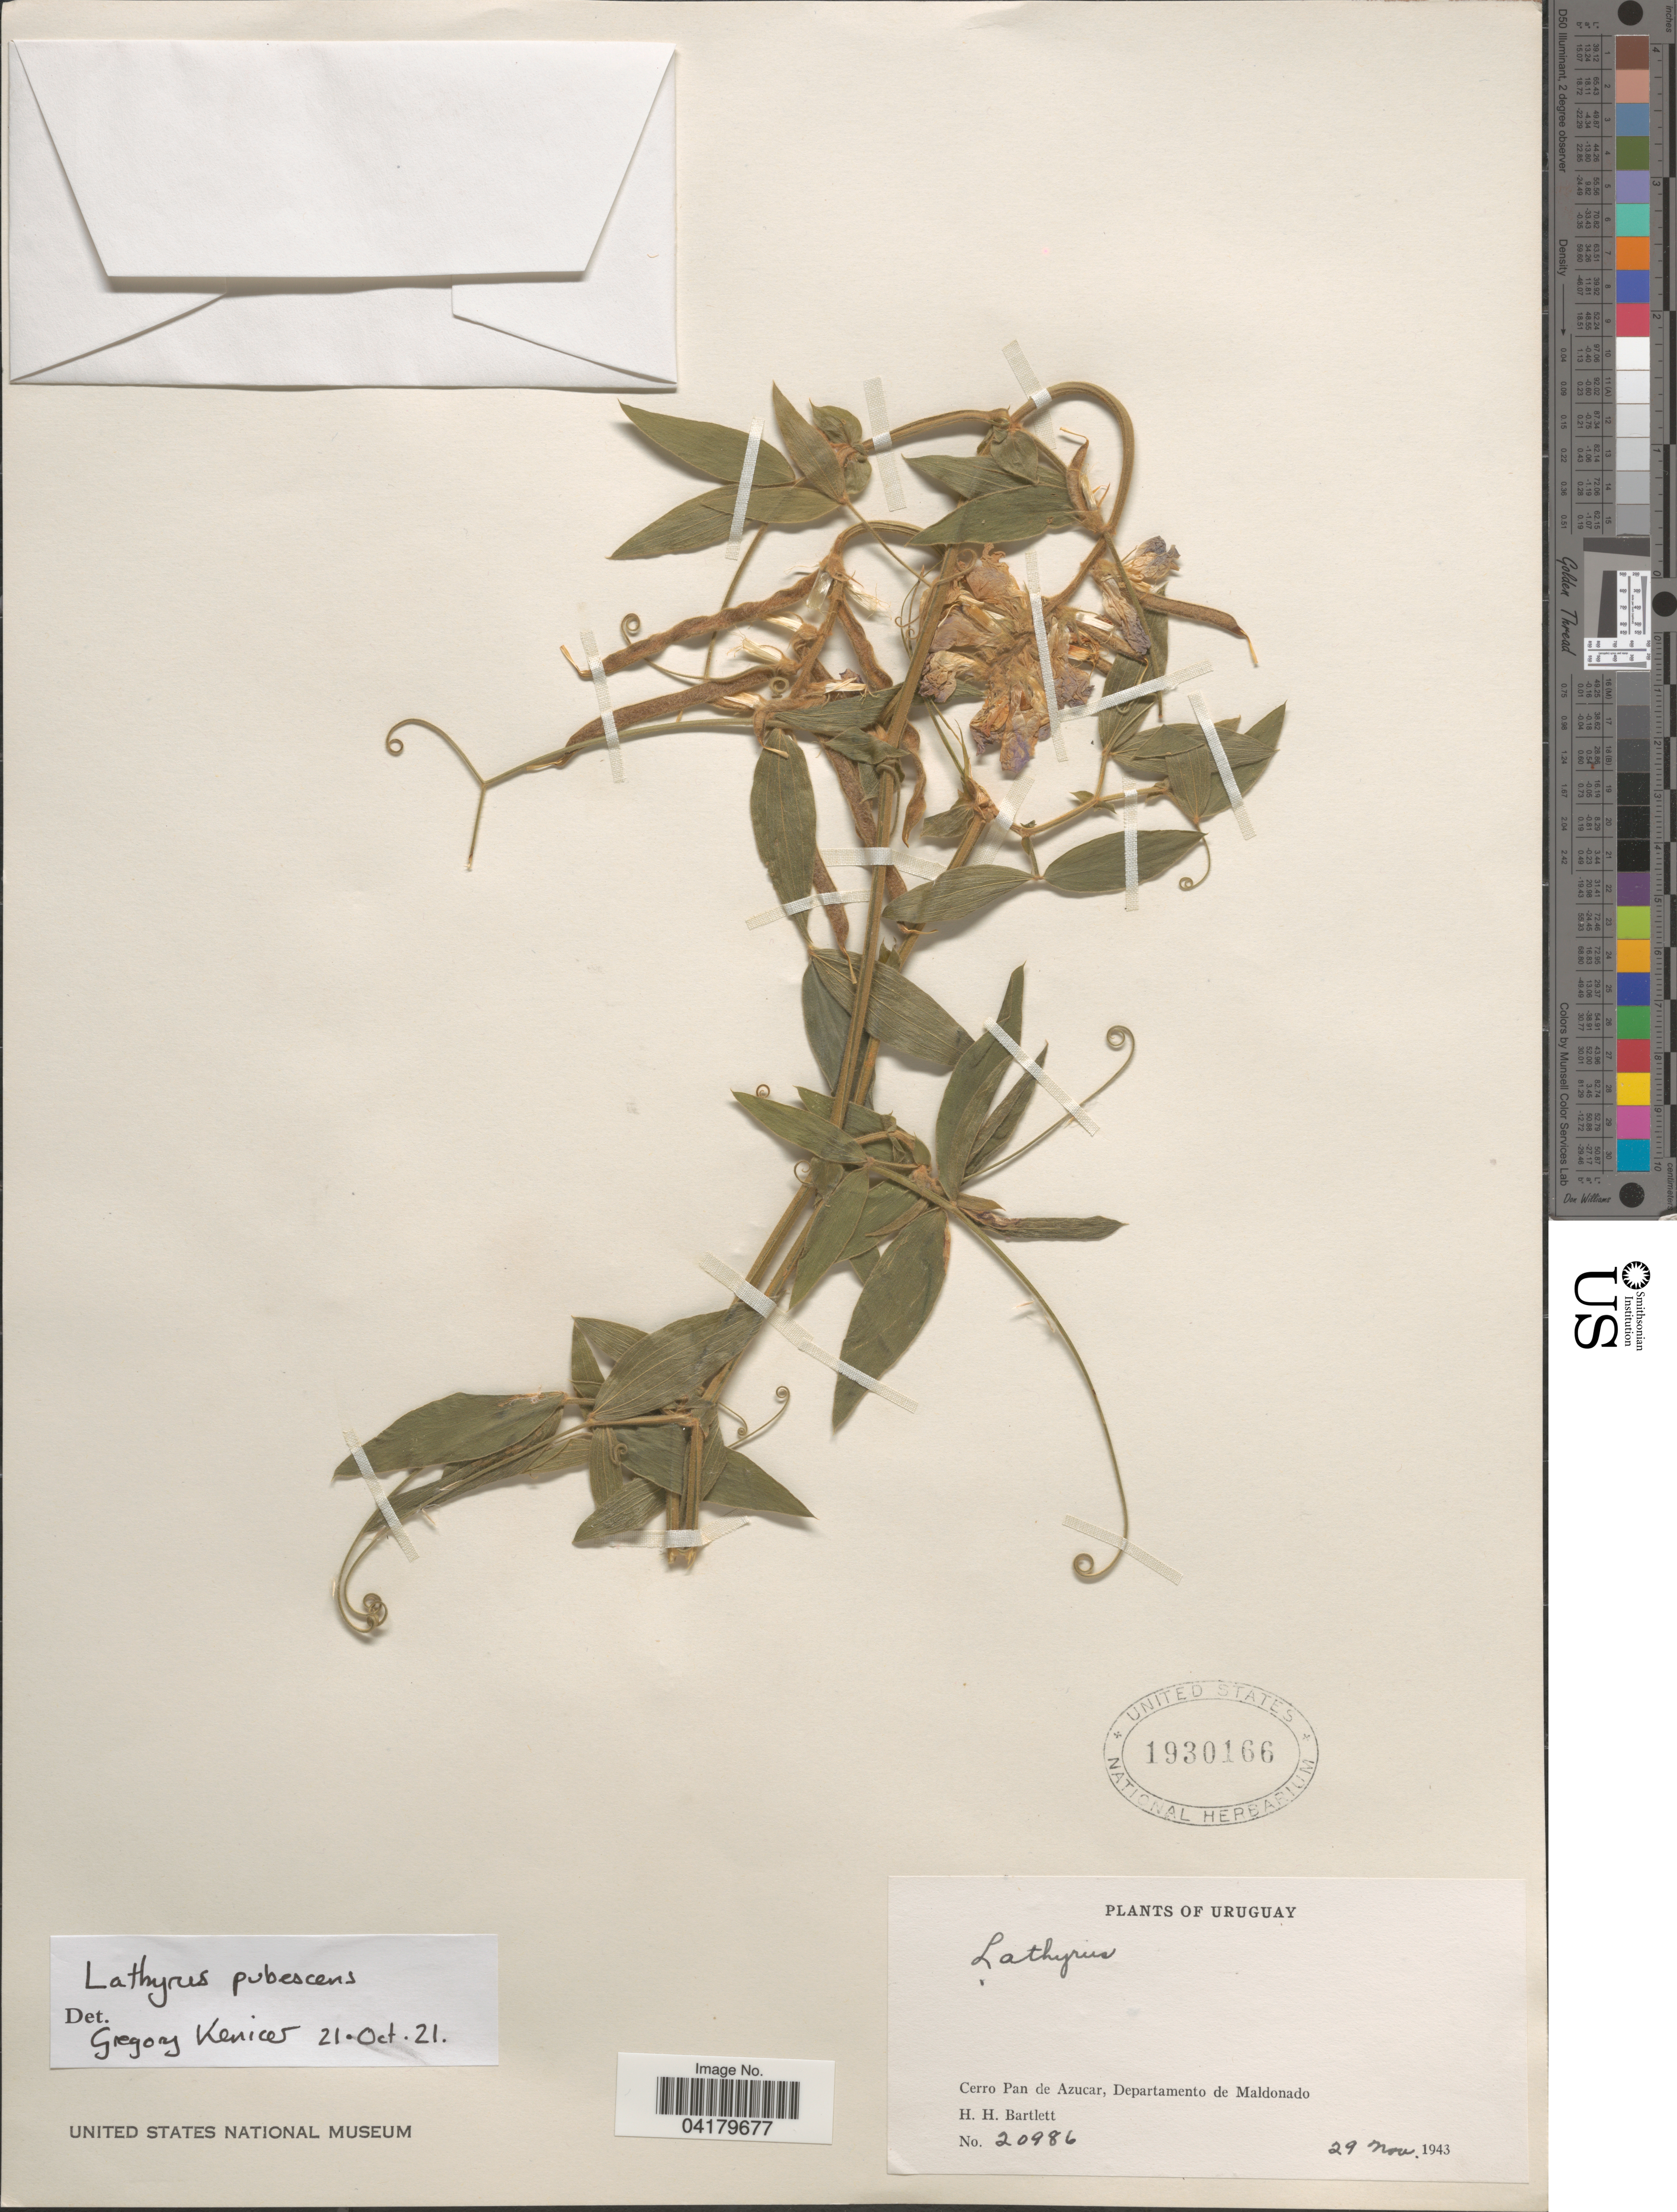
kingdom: Plantae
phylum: Tracheophyta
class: Magnoliopsida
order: Fabales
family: Fabaceae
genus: Lathyrus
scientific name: Lathyrus pubescens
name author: Hook. & Arn.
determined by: Kenicer, Gregory J.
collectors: H. H. Bartlett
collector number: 20986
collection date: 1943-11-29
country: Uruguay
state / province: Maldonado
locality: Cerro Pan de Azucar, Departamento de Maldonado.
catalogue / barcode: US 1930166